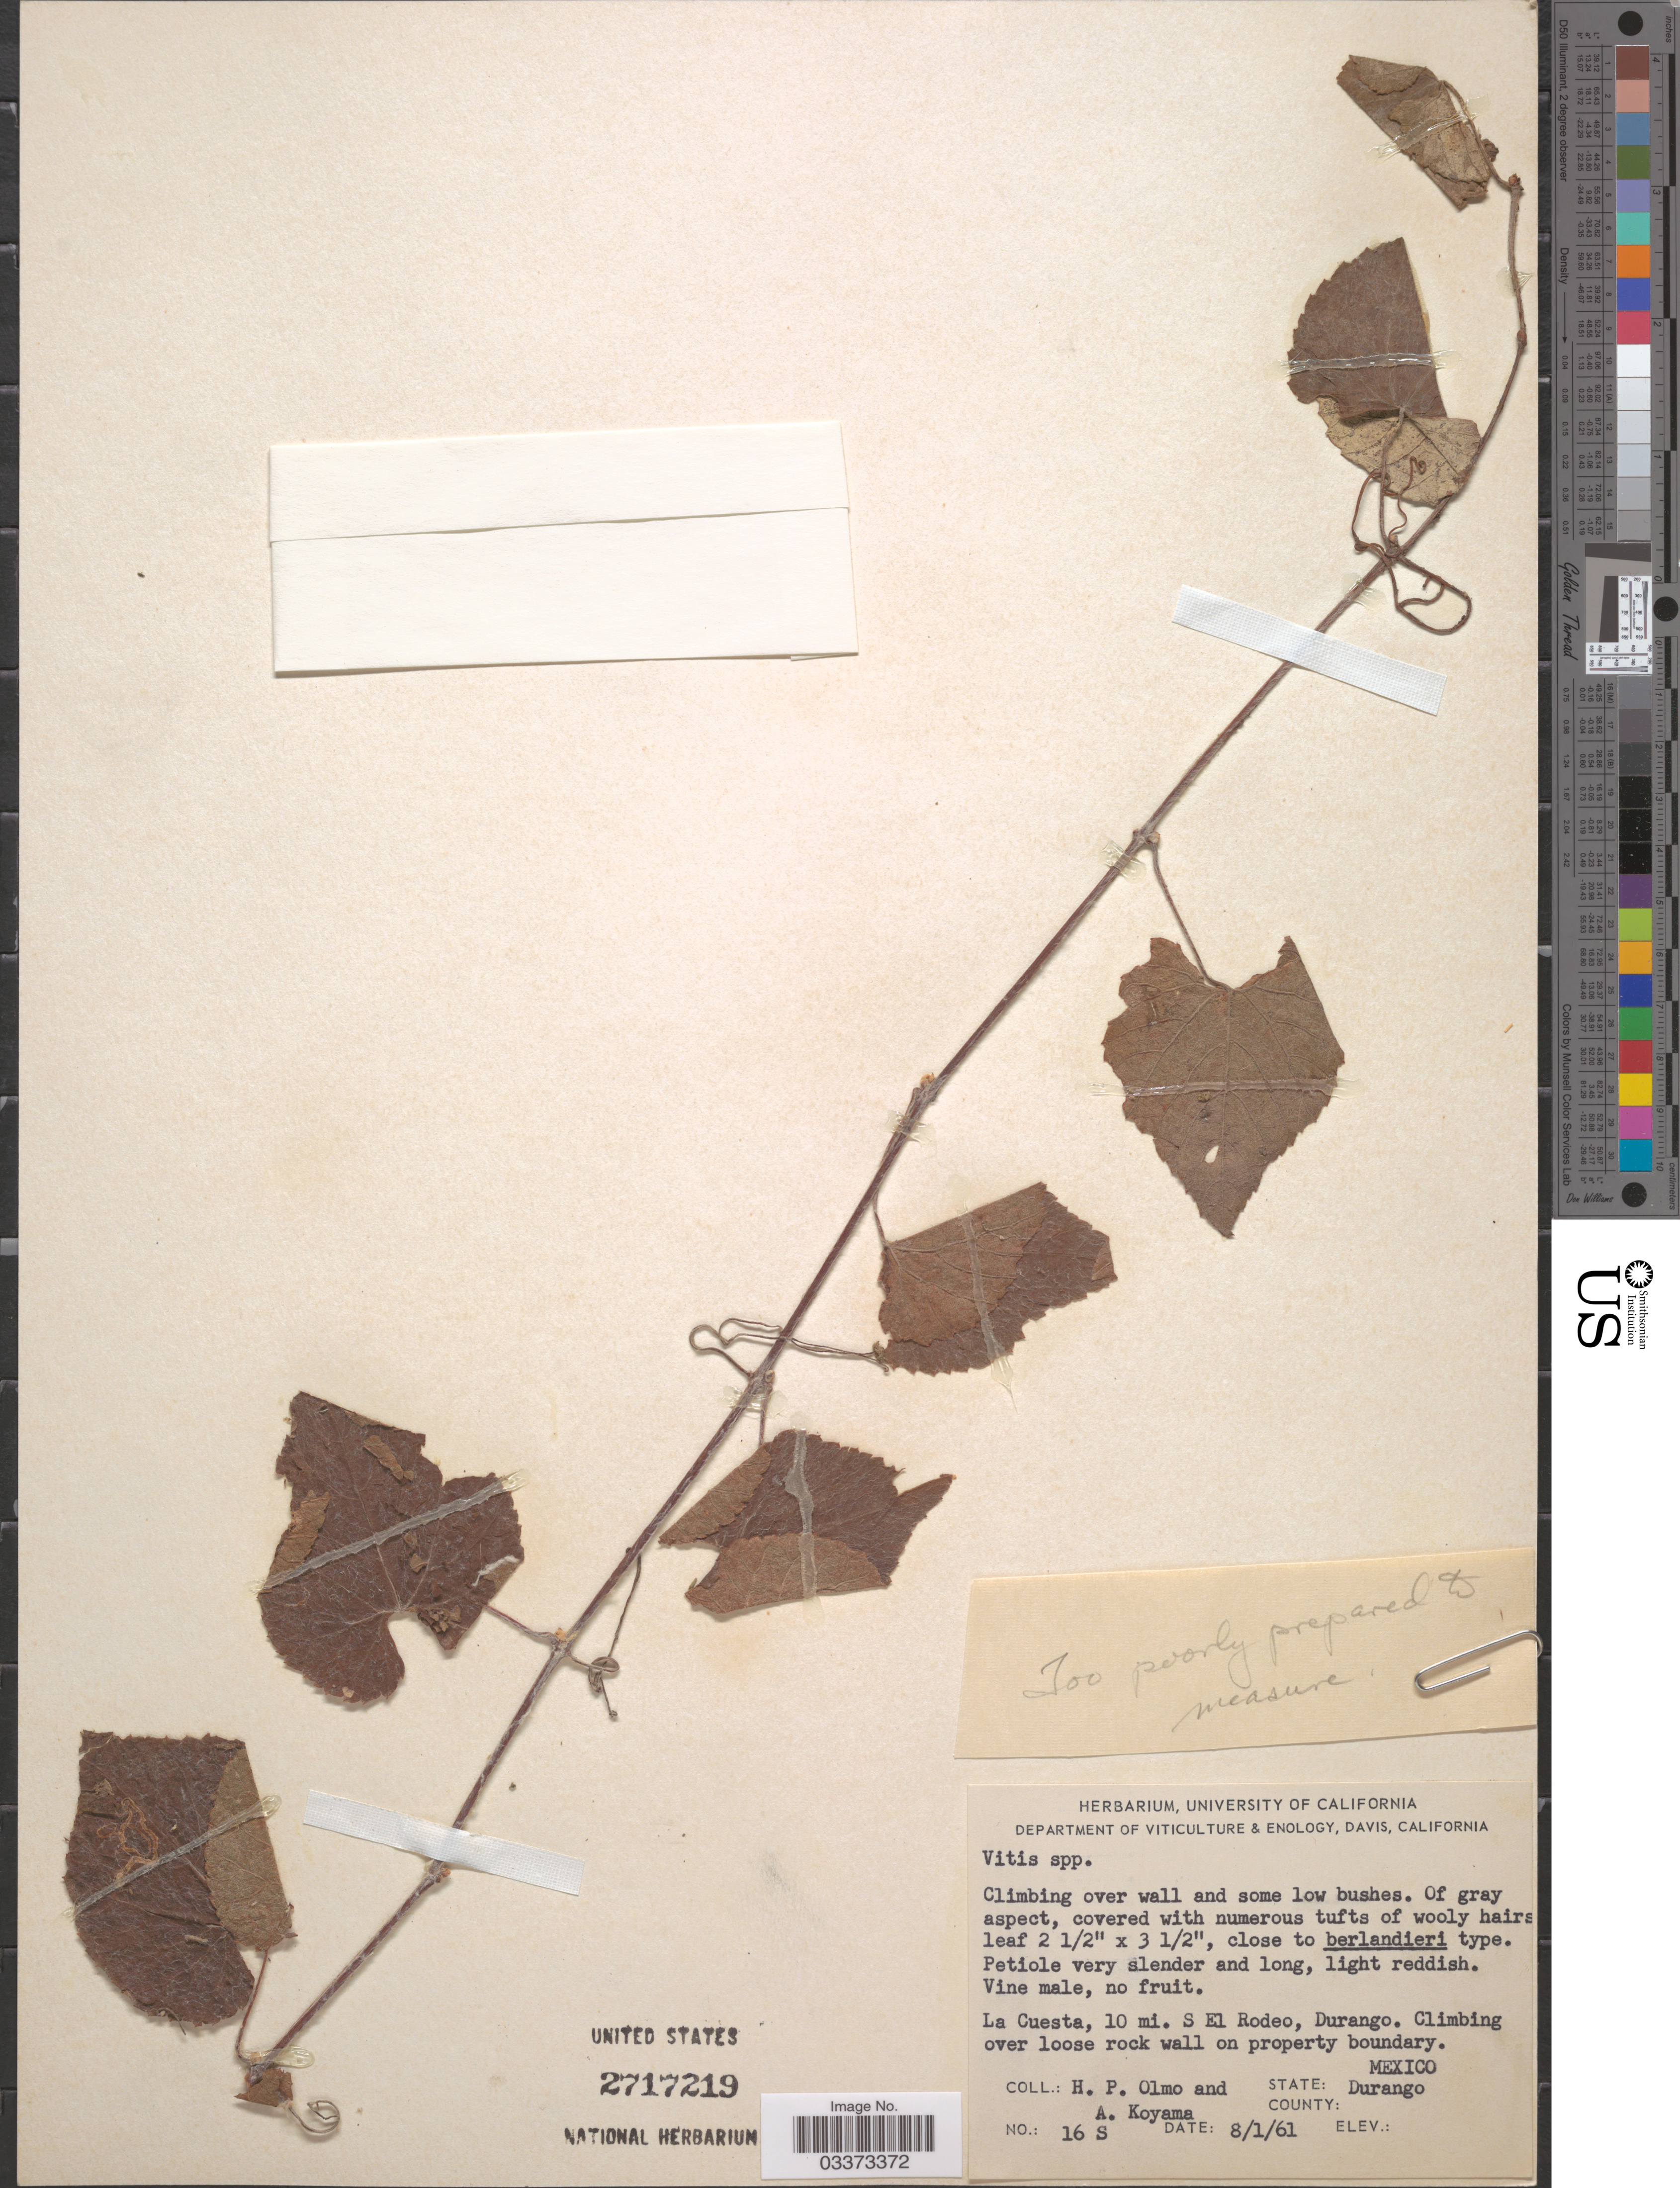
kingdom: Plantae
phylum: Tracheophyta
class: Magnoliopsida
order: Vitales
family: Vitaceae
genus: Vitis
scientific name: Vitis berlandieri x V. rupestris Scheele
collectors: H. Olmo & A. Koyama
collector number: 16 S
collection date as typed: Transcribed d/m/y: 8/1/61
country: Mexico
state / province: Durango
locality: La Cuesta, 10 mi. S El Rodeo. Climbing over loose rock wall on property boundary.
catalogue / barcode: US 2717219